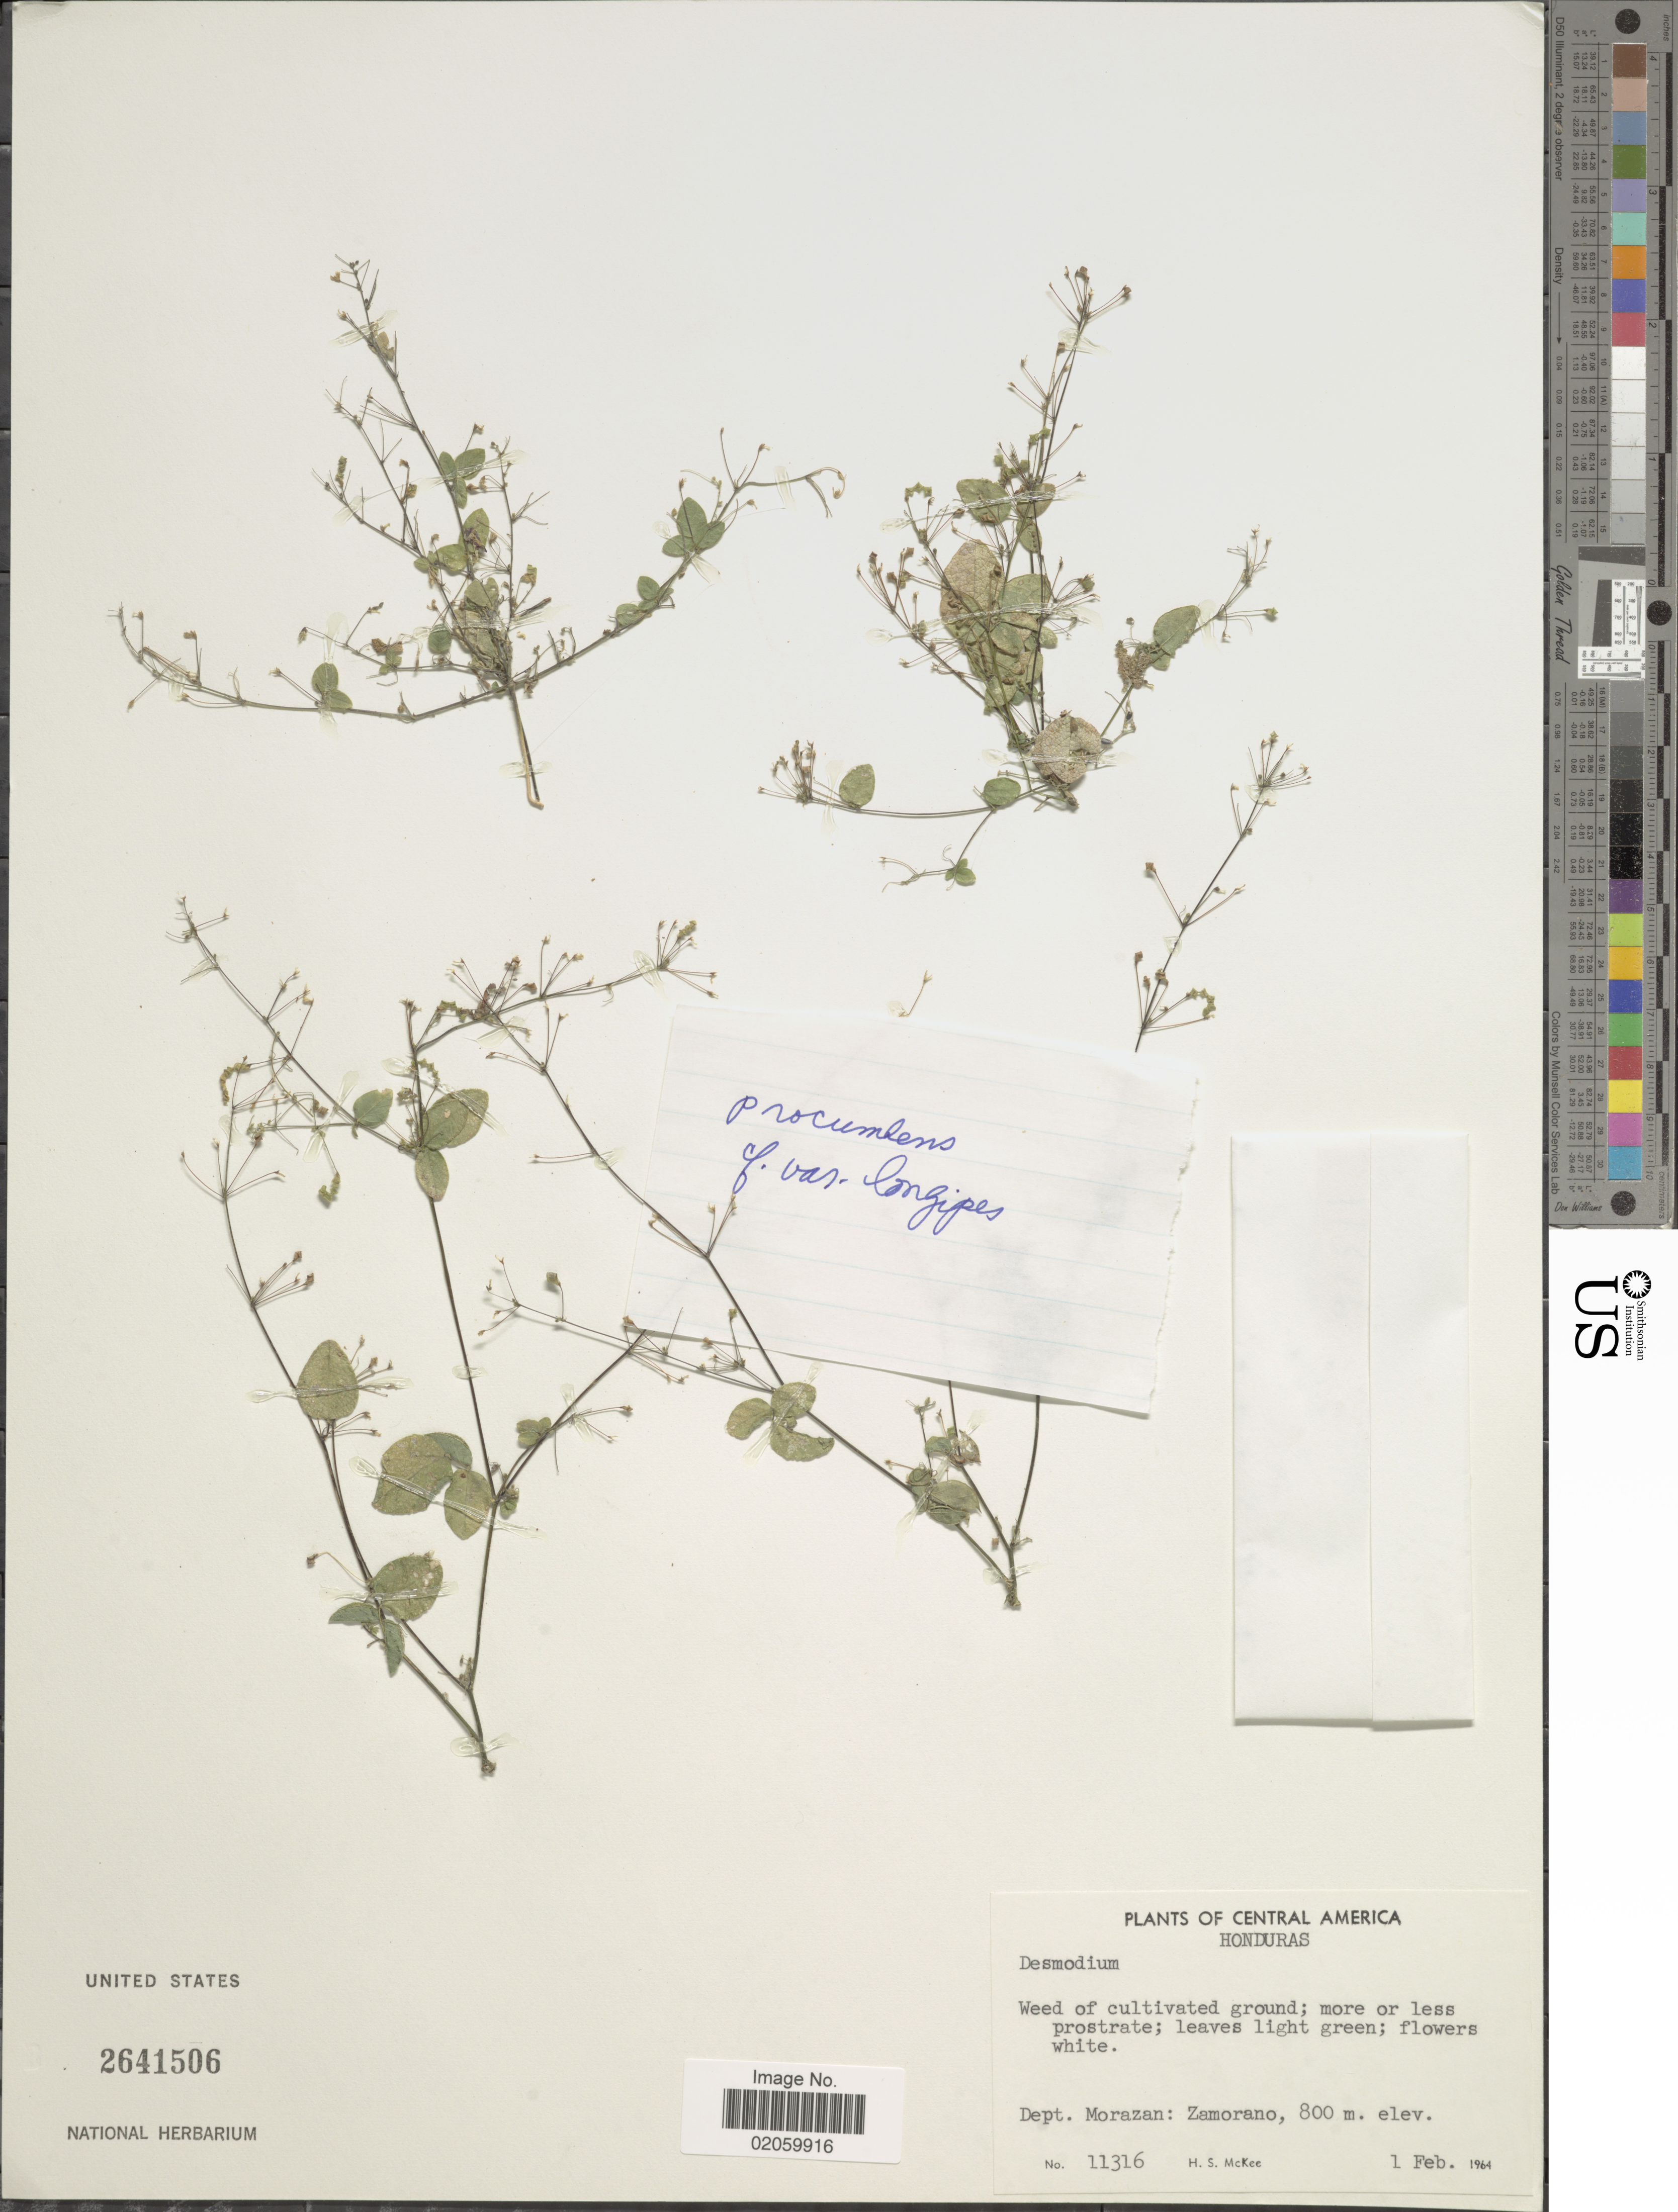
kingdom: Plantae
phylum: Tracheophyta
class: Magnoliopsida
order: Fabales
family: Fabaceae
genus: Desmodium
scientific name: Desmodium procumbens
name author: (Mill.) Hitchc.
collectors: H. S. McKee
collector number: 11316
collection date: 1964-02-01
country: Honduras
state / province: Fco. Morazán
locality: Zamorano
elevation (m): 800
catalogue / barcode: US 2641506